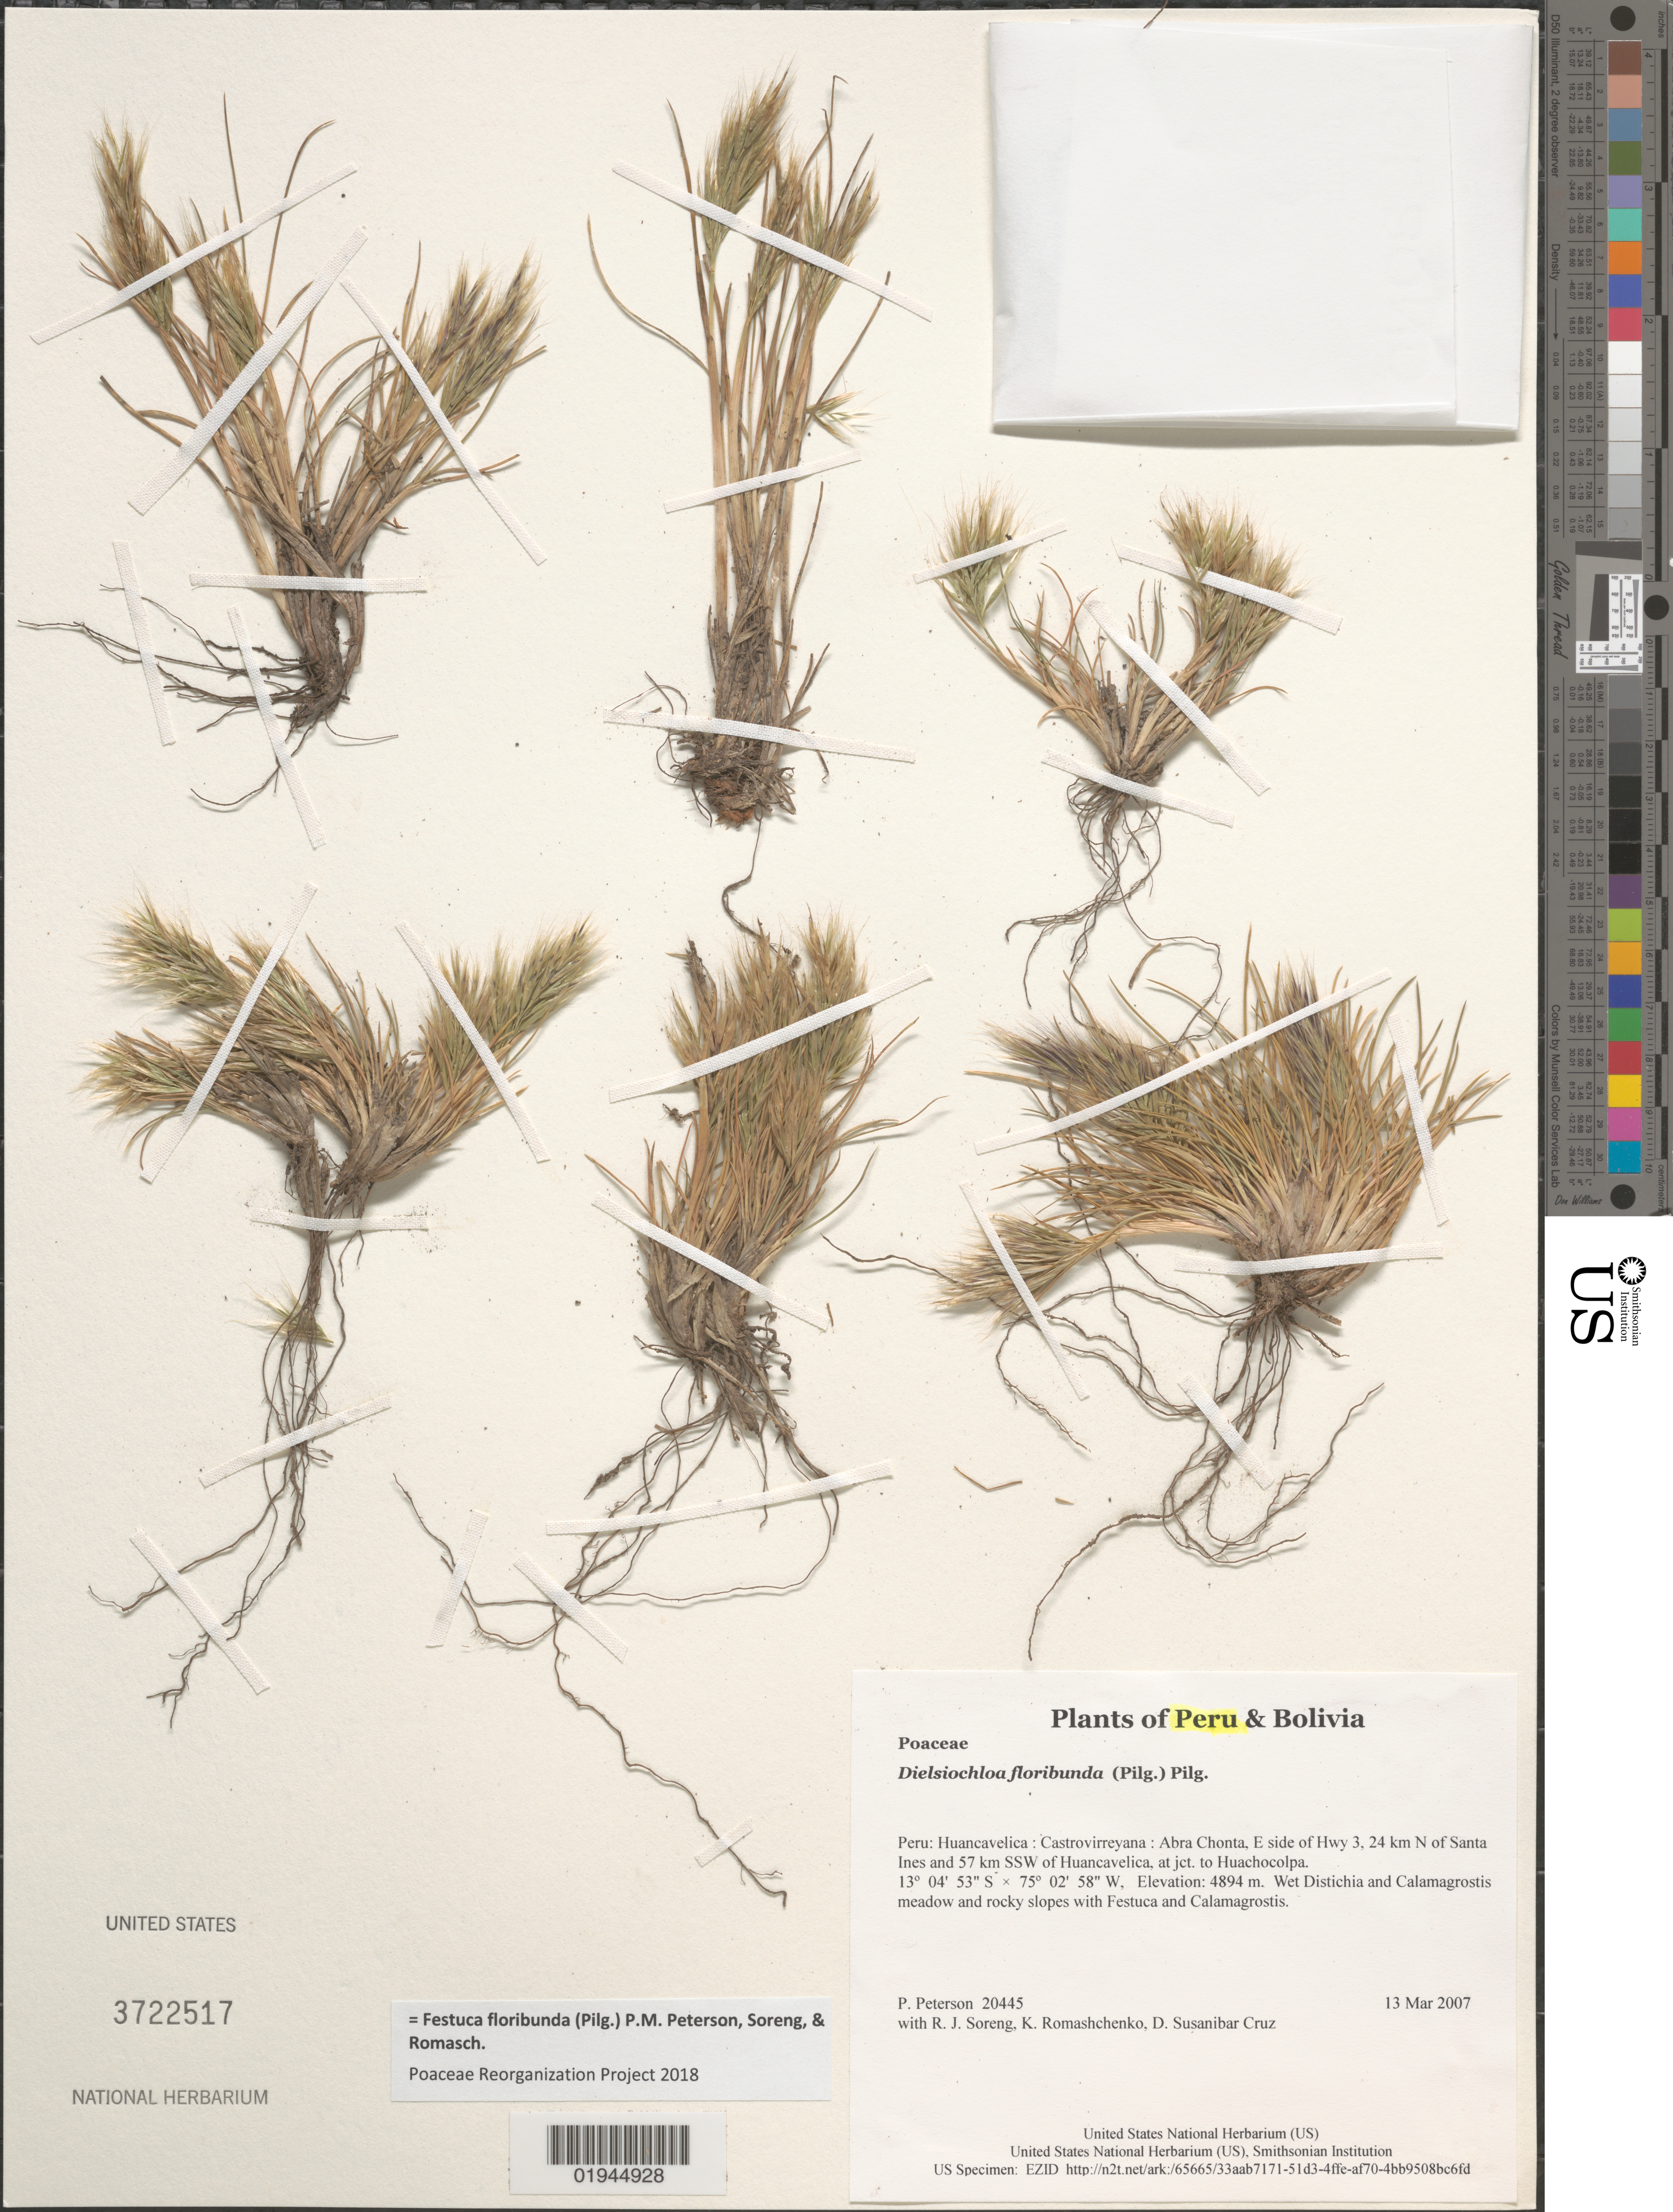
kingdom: Plantae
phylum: Tracheophyta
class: Liliopsida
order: Poales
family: Poaceae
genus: Festuca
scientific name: Festuca floribunda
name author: (Pilg.) P.M. Peterson et al.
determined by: Poaceae Reorganization Project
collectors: P. M. Peterson, R. J. Soreng, K. Romashchenko & D. Susanibar Cruz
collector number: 20445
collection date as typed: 13 Mar 2007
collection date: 2007-03-13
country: Peru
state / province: Huancavelica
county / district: Castrovirreyna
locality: Abra Chonta, E side of Hwy 3, 24 km N of Santa Ines and 57 km SSW of Huancavelica, at jct. to Huachocolpa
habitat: Wet Distichia and Calamagrostis meadow and rocky slopes with Festuca and Calamagrostis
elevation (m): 4894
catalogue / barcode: US 3722517